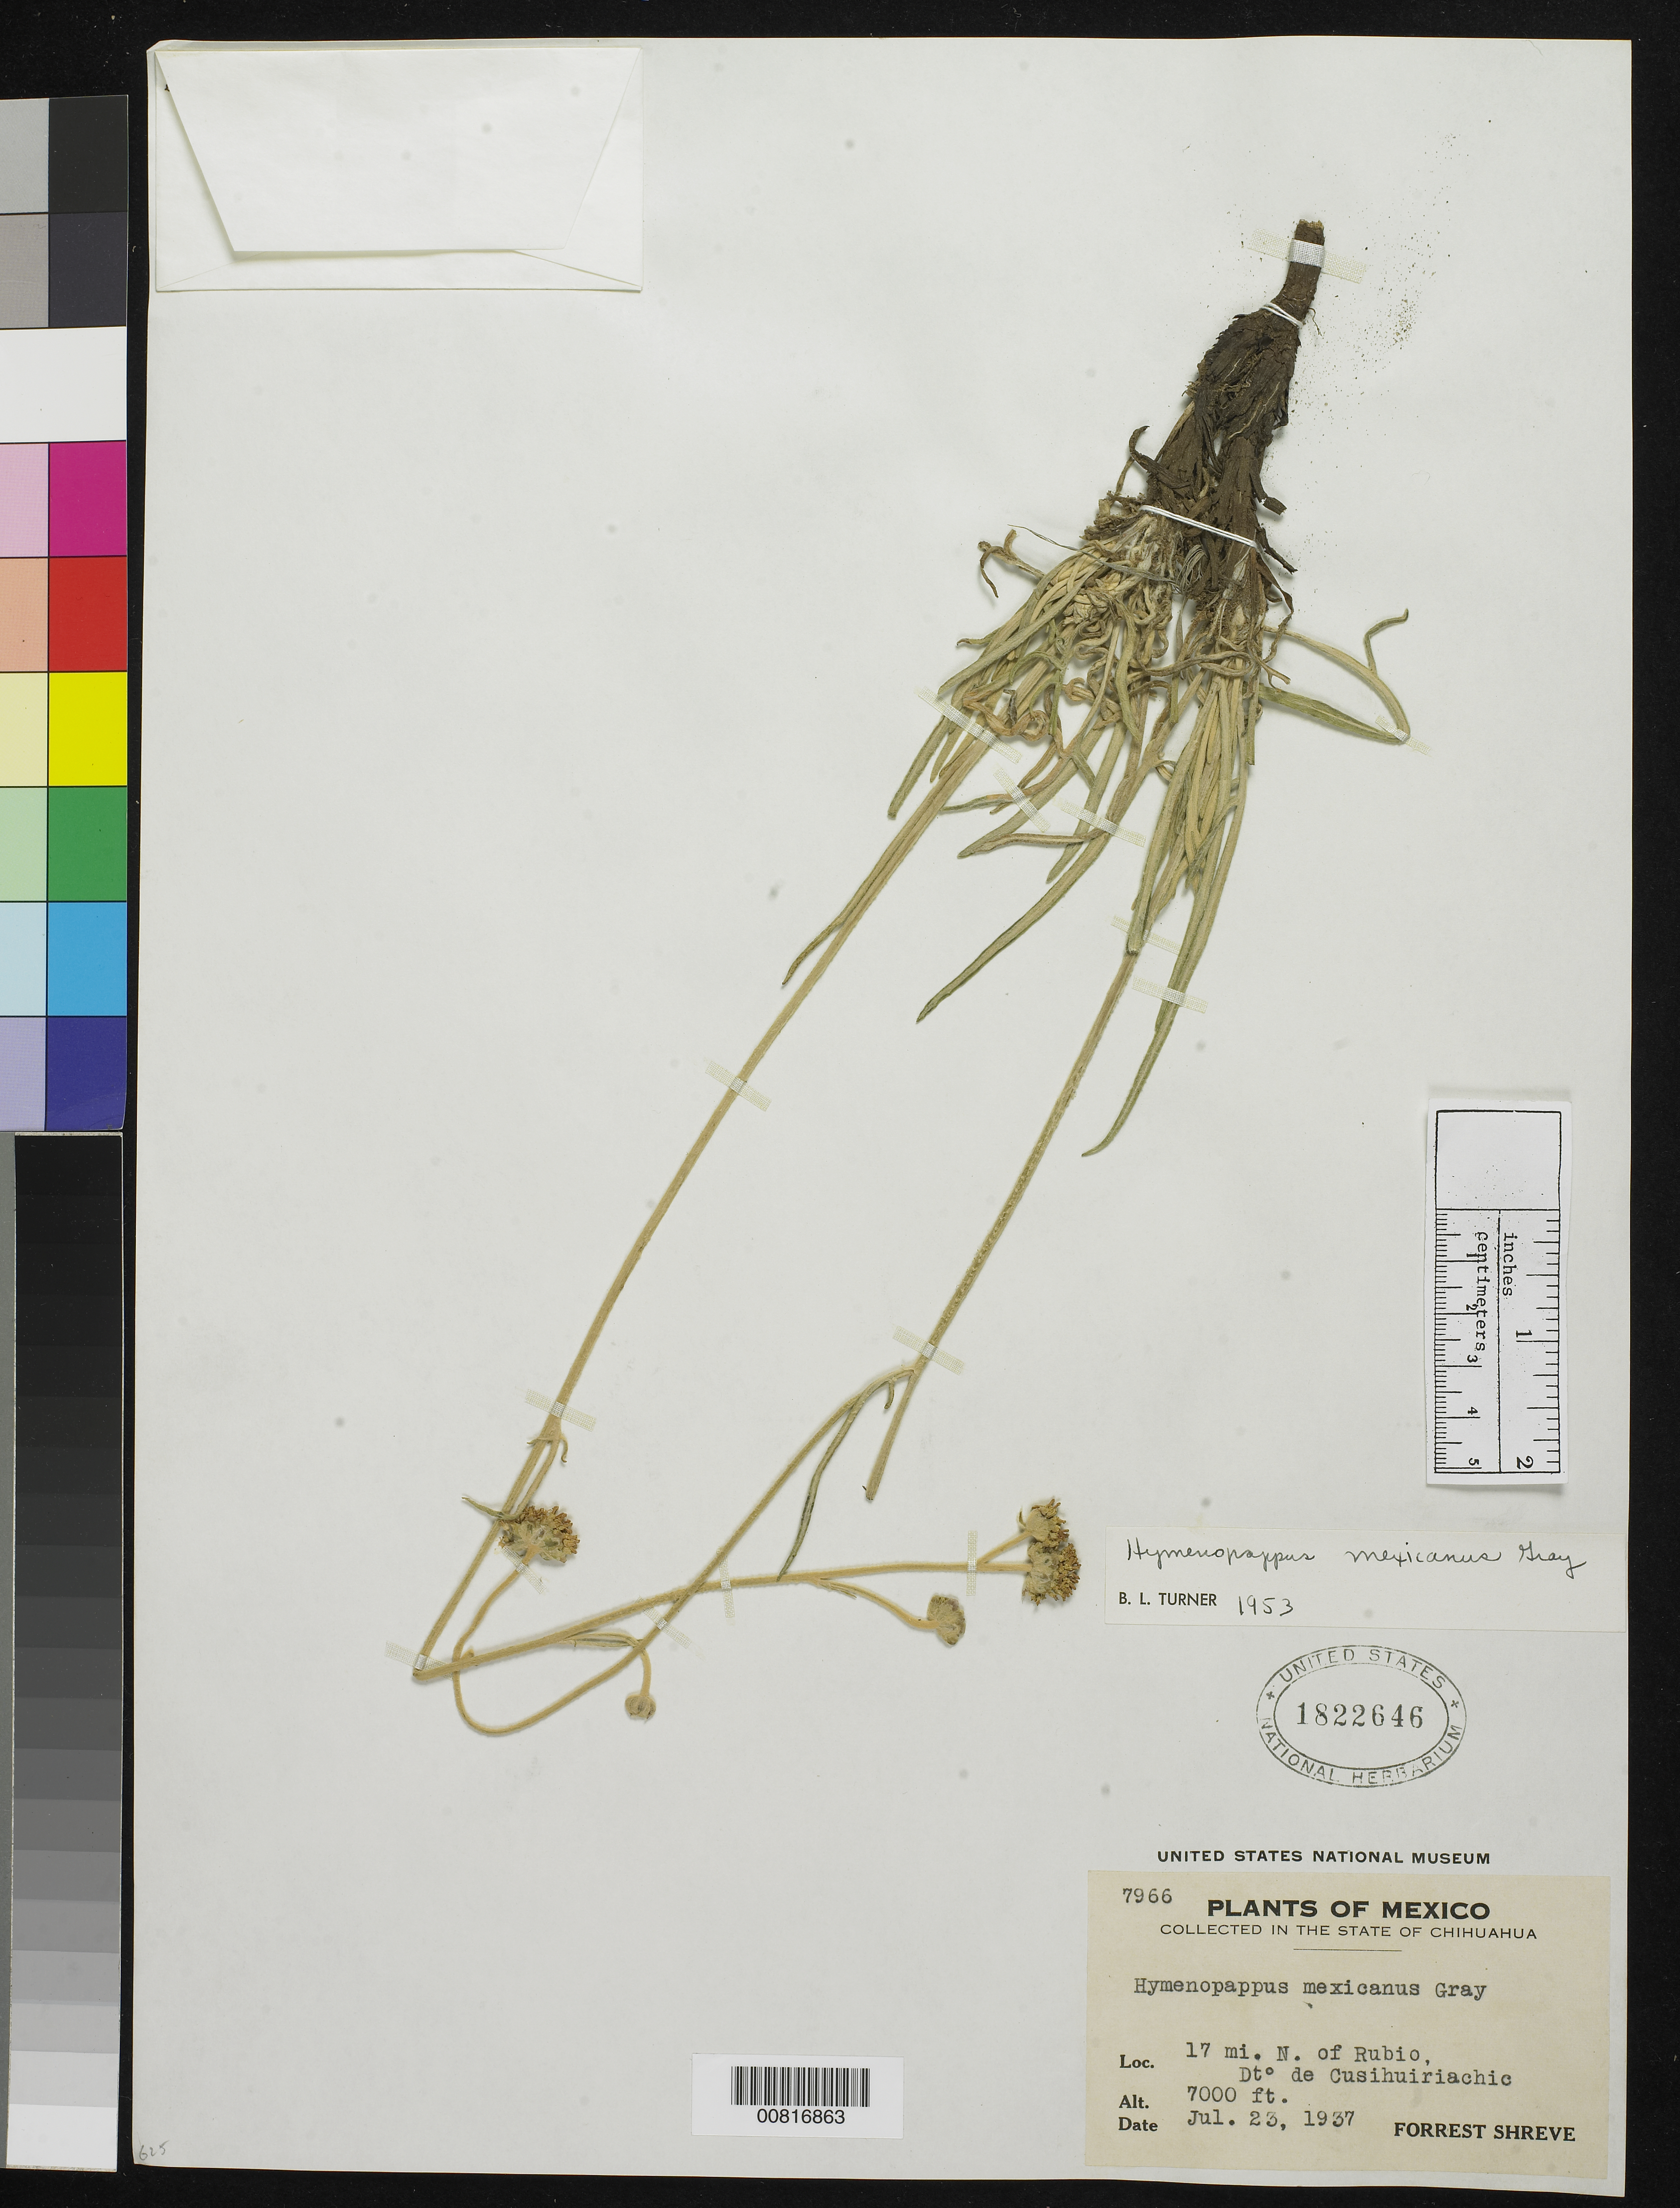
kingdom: Plantae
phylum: Tracheophyta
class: Magnoliopsida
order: Asterales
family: Asteraceae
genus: Hymenopappus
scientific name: Hymenopappus mexicanus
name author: A. Gray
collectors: F. Shreve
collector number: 7966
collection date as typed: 23 Jul 1937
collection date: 1937-07-23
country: Mexico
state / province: Chihuahua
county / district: Cusihuiriáchic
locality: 17 mi. N. of Rubio, Mpio. de Cusihuiriáchic.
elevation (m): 2134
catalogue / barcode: US 1822646